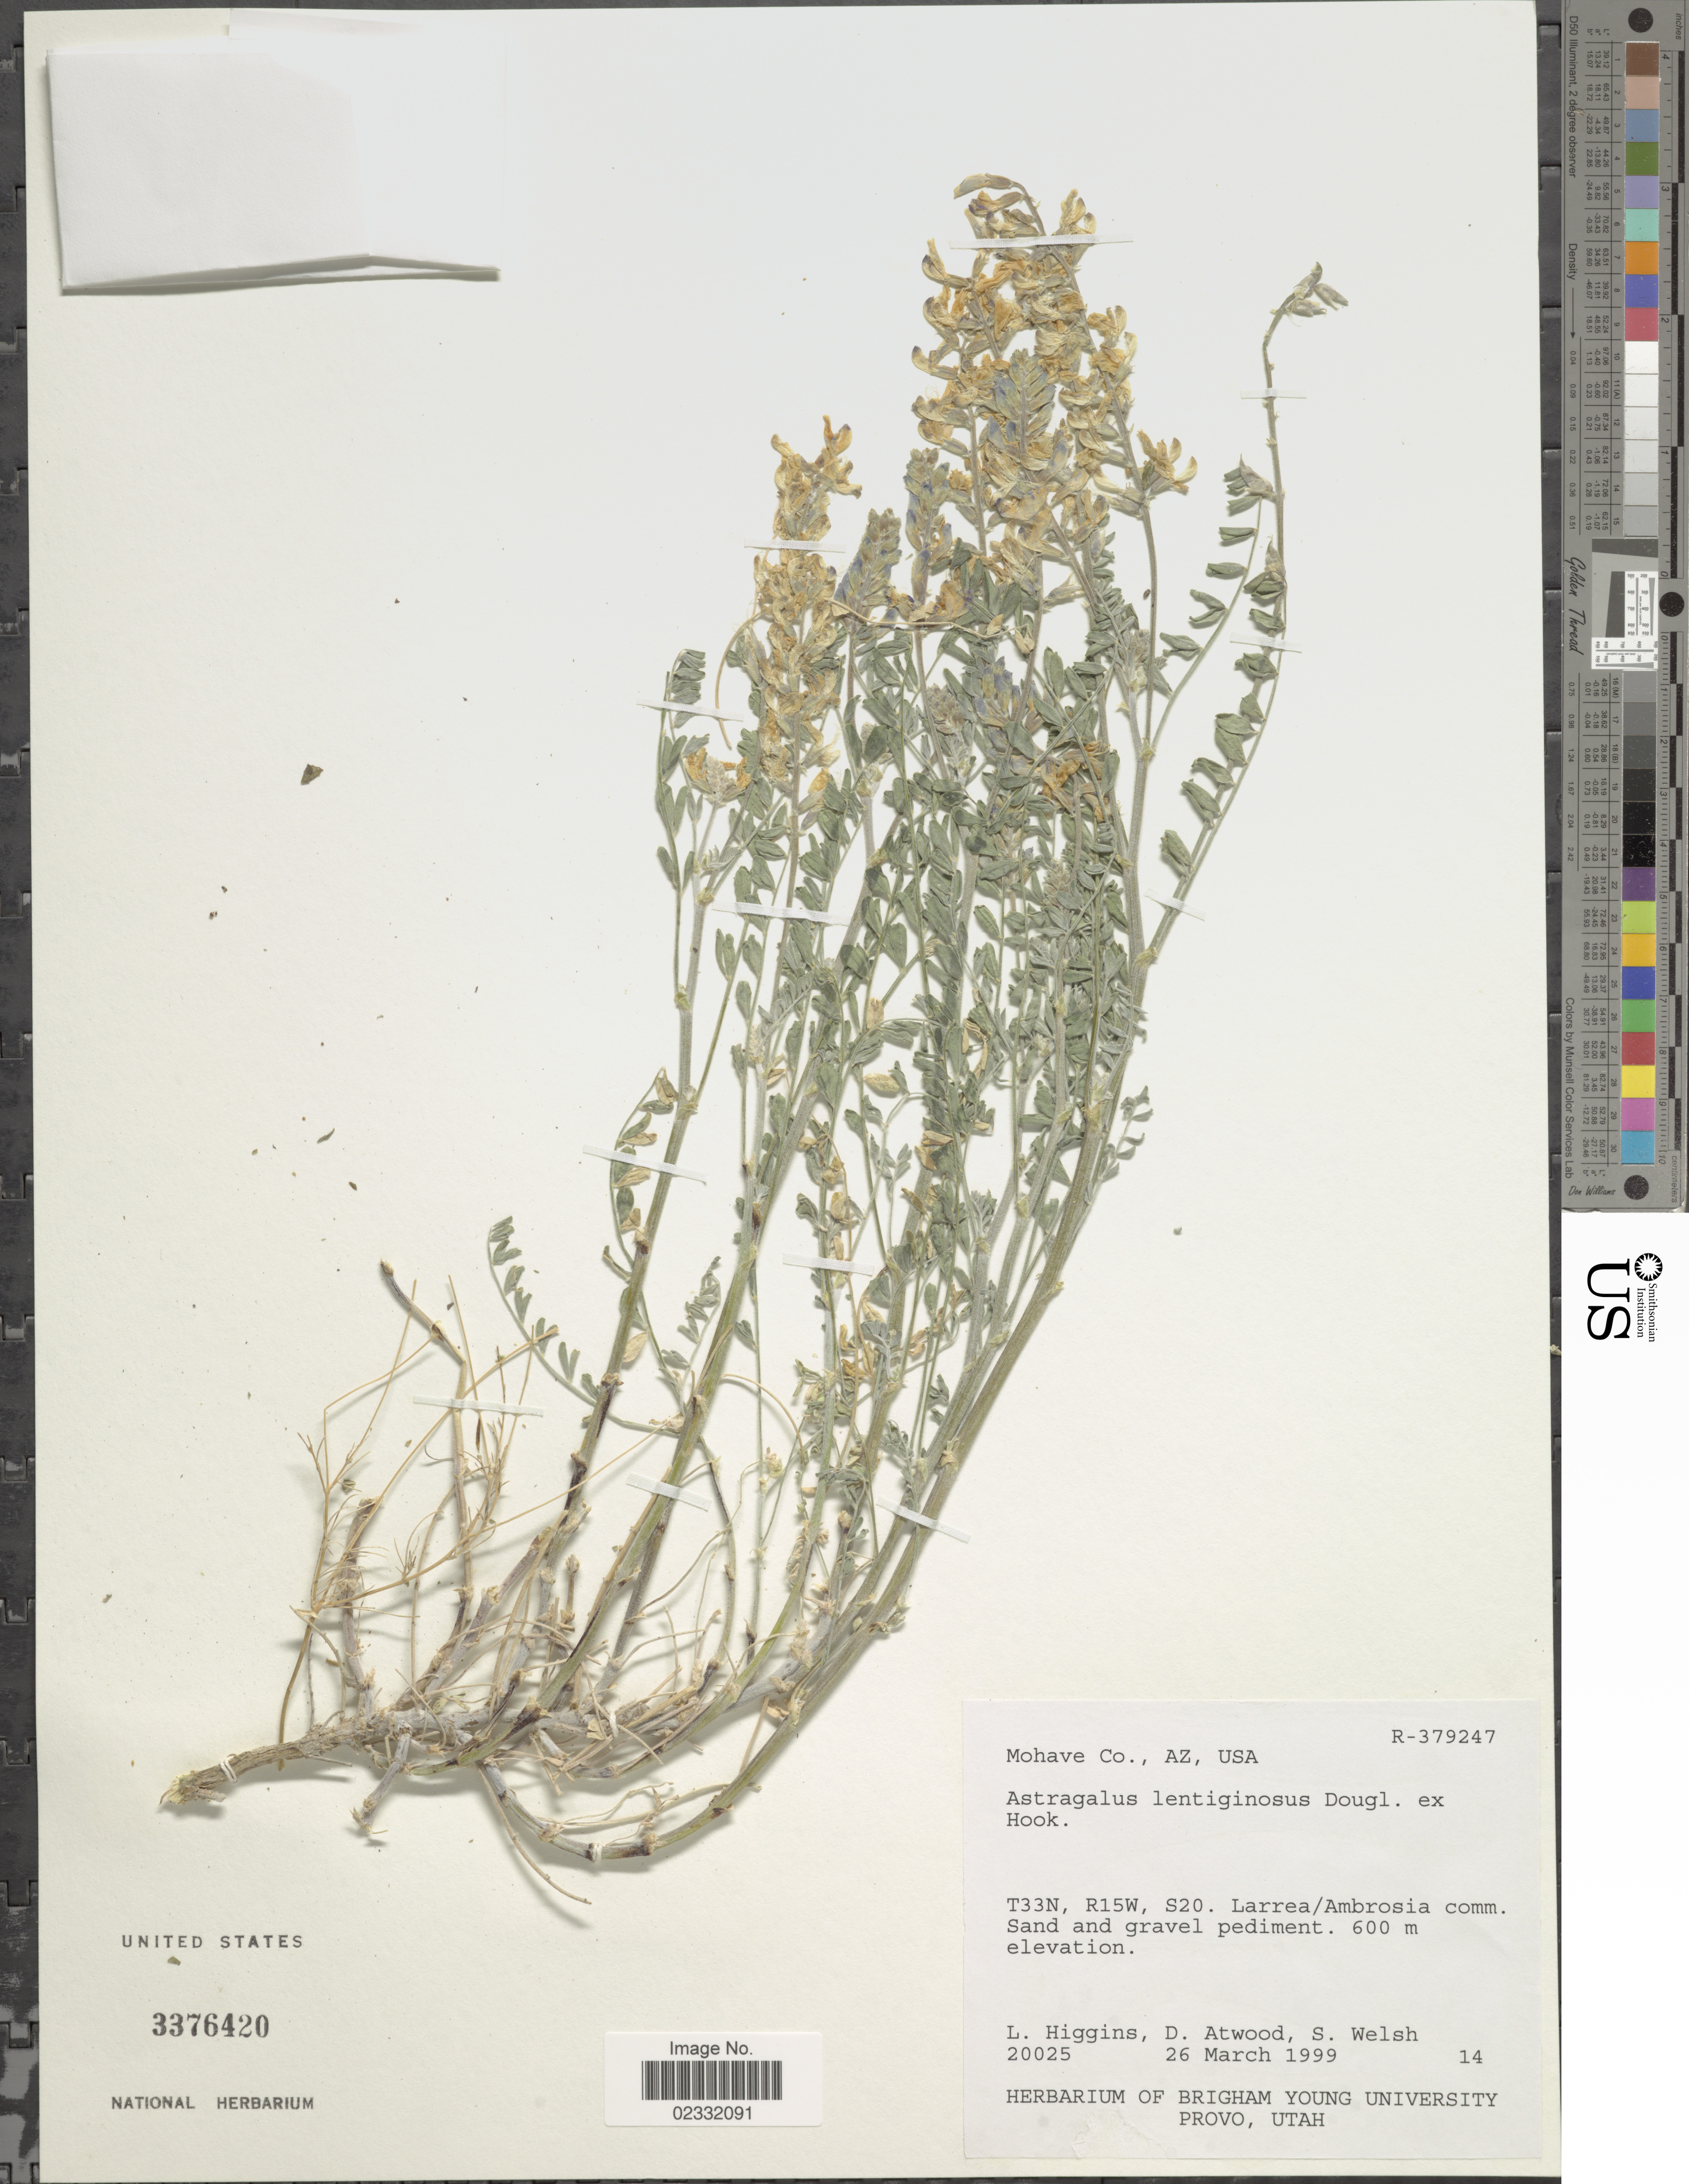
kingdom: Plantae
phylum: Tracheophyta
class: Magnoliopsida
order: Fabales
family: Fabaceae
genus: Astragalus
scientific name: Astragalus lentiginosus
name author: Douglas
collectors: L. Higgins, D. Atwood & S. Welsh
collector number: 20025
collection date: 1999-03-26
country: United States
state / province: Arizona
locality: Mohave Co., T33N, R15W, S20. Larrea/Ambrosia comm. Sand and gravel pediment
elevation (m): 600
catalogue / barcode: US 3376420